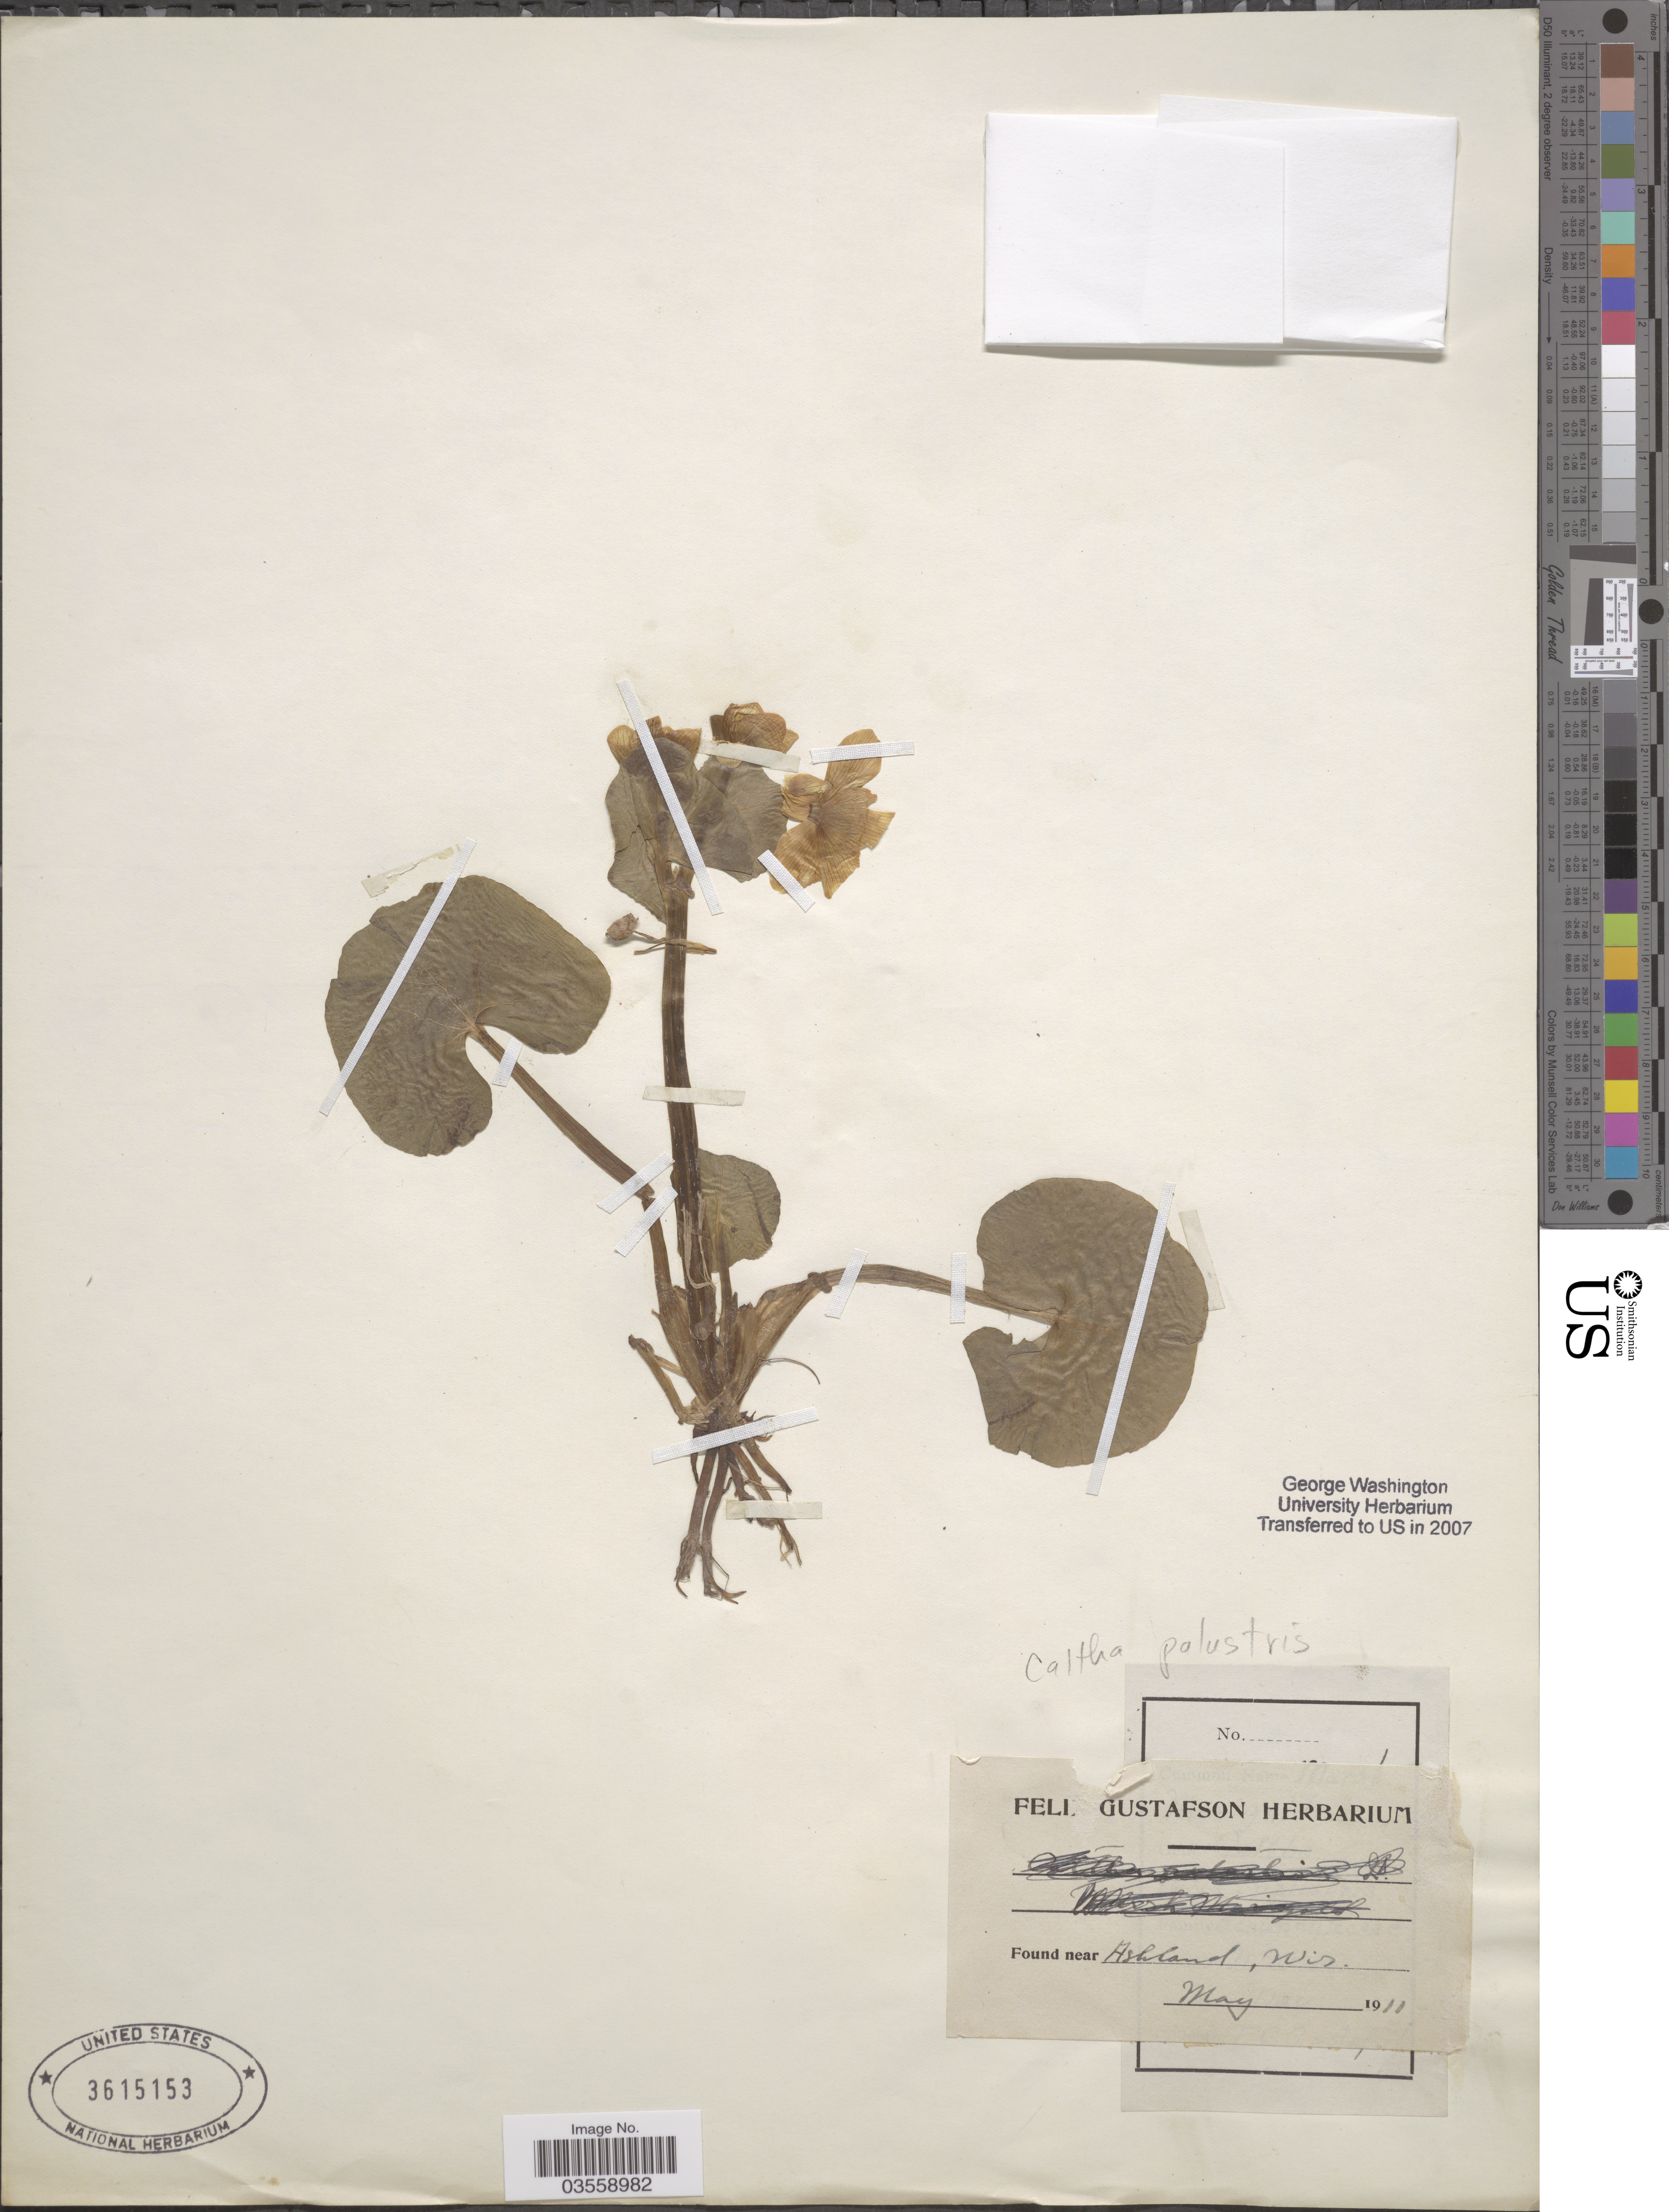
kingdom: Plantae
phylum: Tracheophyta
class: Magnoliopsida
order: Ranunculales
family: Ranunculaceae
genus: Caltha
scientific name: Caltha palustris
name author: L.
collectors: ex herb. Felix Gustafson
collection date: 1911-05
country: United States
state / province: Wisconsin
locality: Near Ashland.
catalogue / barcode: US 3615153